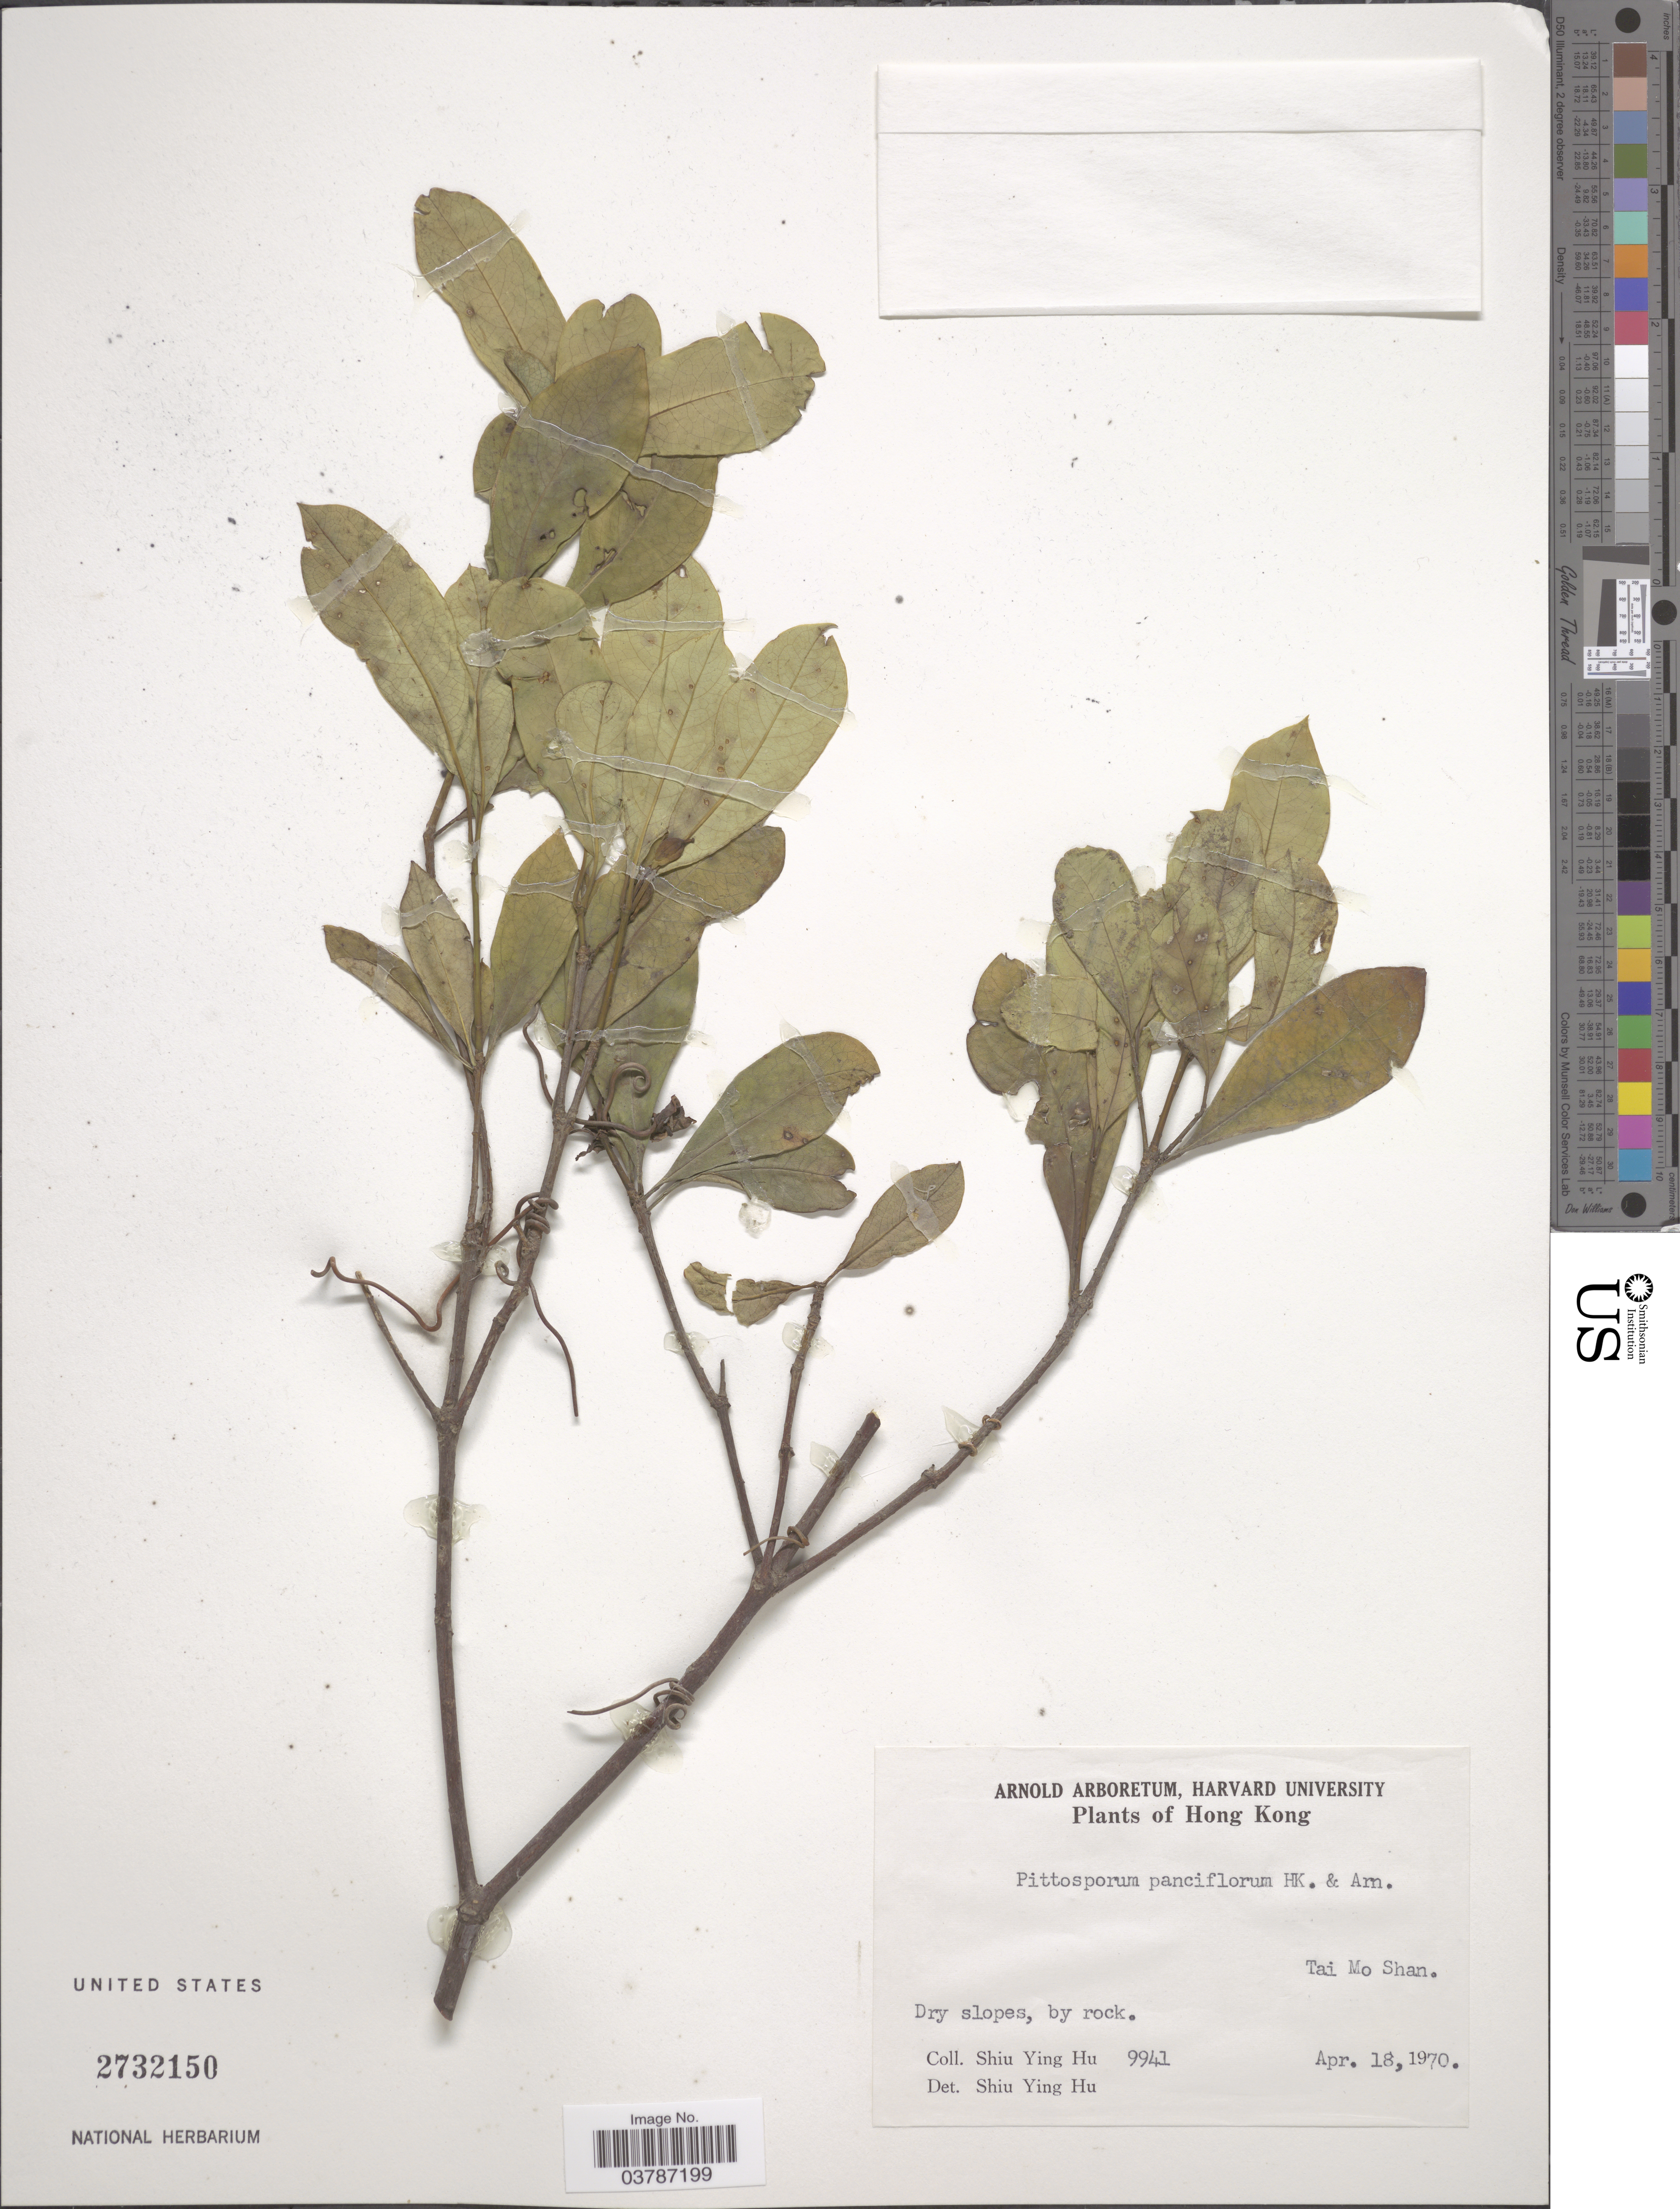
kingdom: Plantae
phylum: Tracheophyta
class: Magnoliopsida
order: Apiales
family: Pittosporaceae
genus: Pittosporum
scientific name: Pittosporum pauciflorum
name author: Hook. & Arn.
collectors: S. Y. Hu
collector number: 9941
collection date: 1970-04-18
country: China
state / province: Hong Kong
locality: Tai Mo Shan.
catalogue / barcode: US 2732150